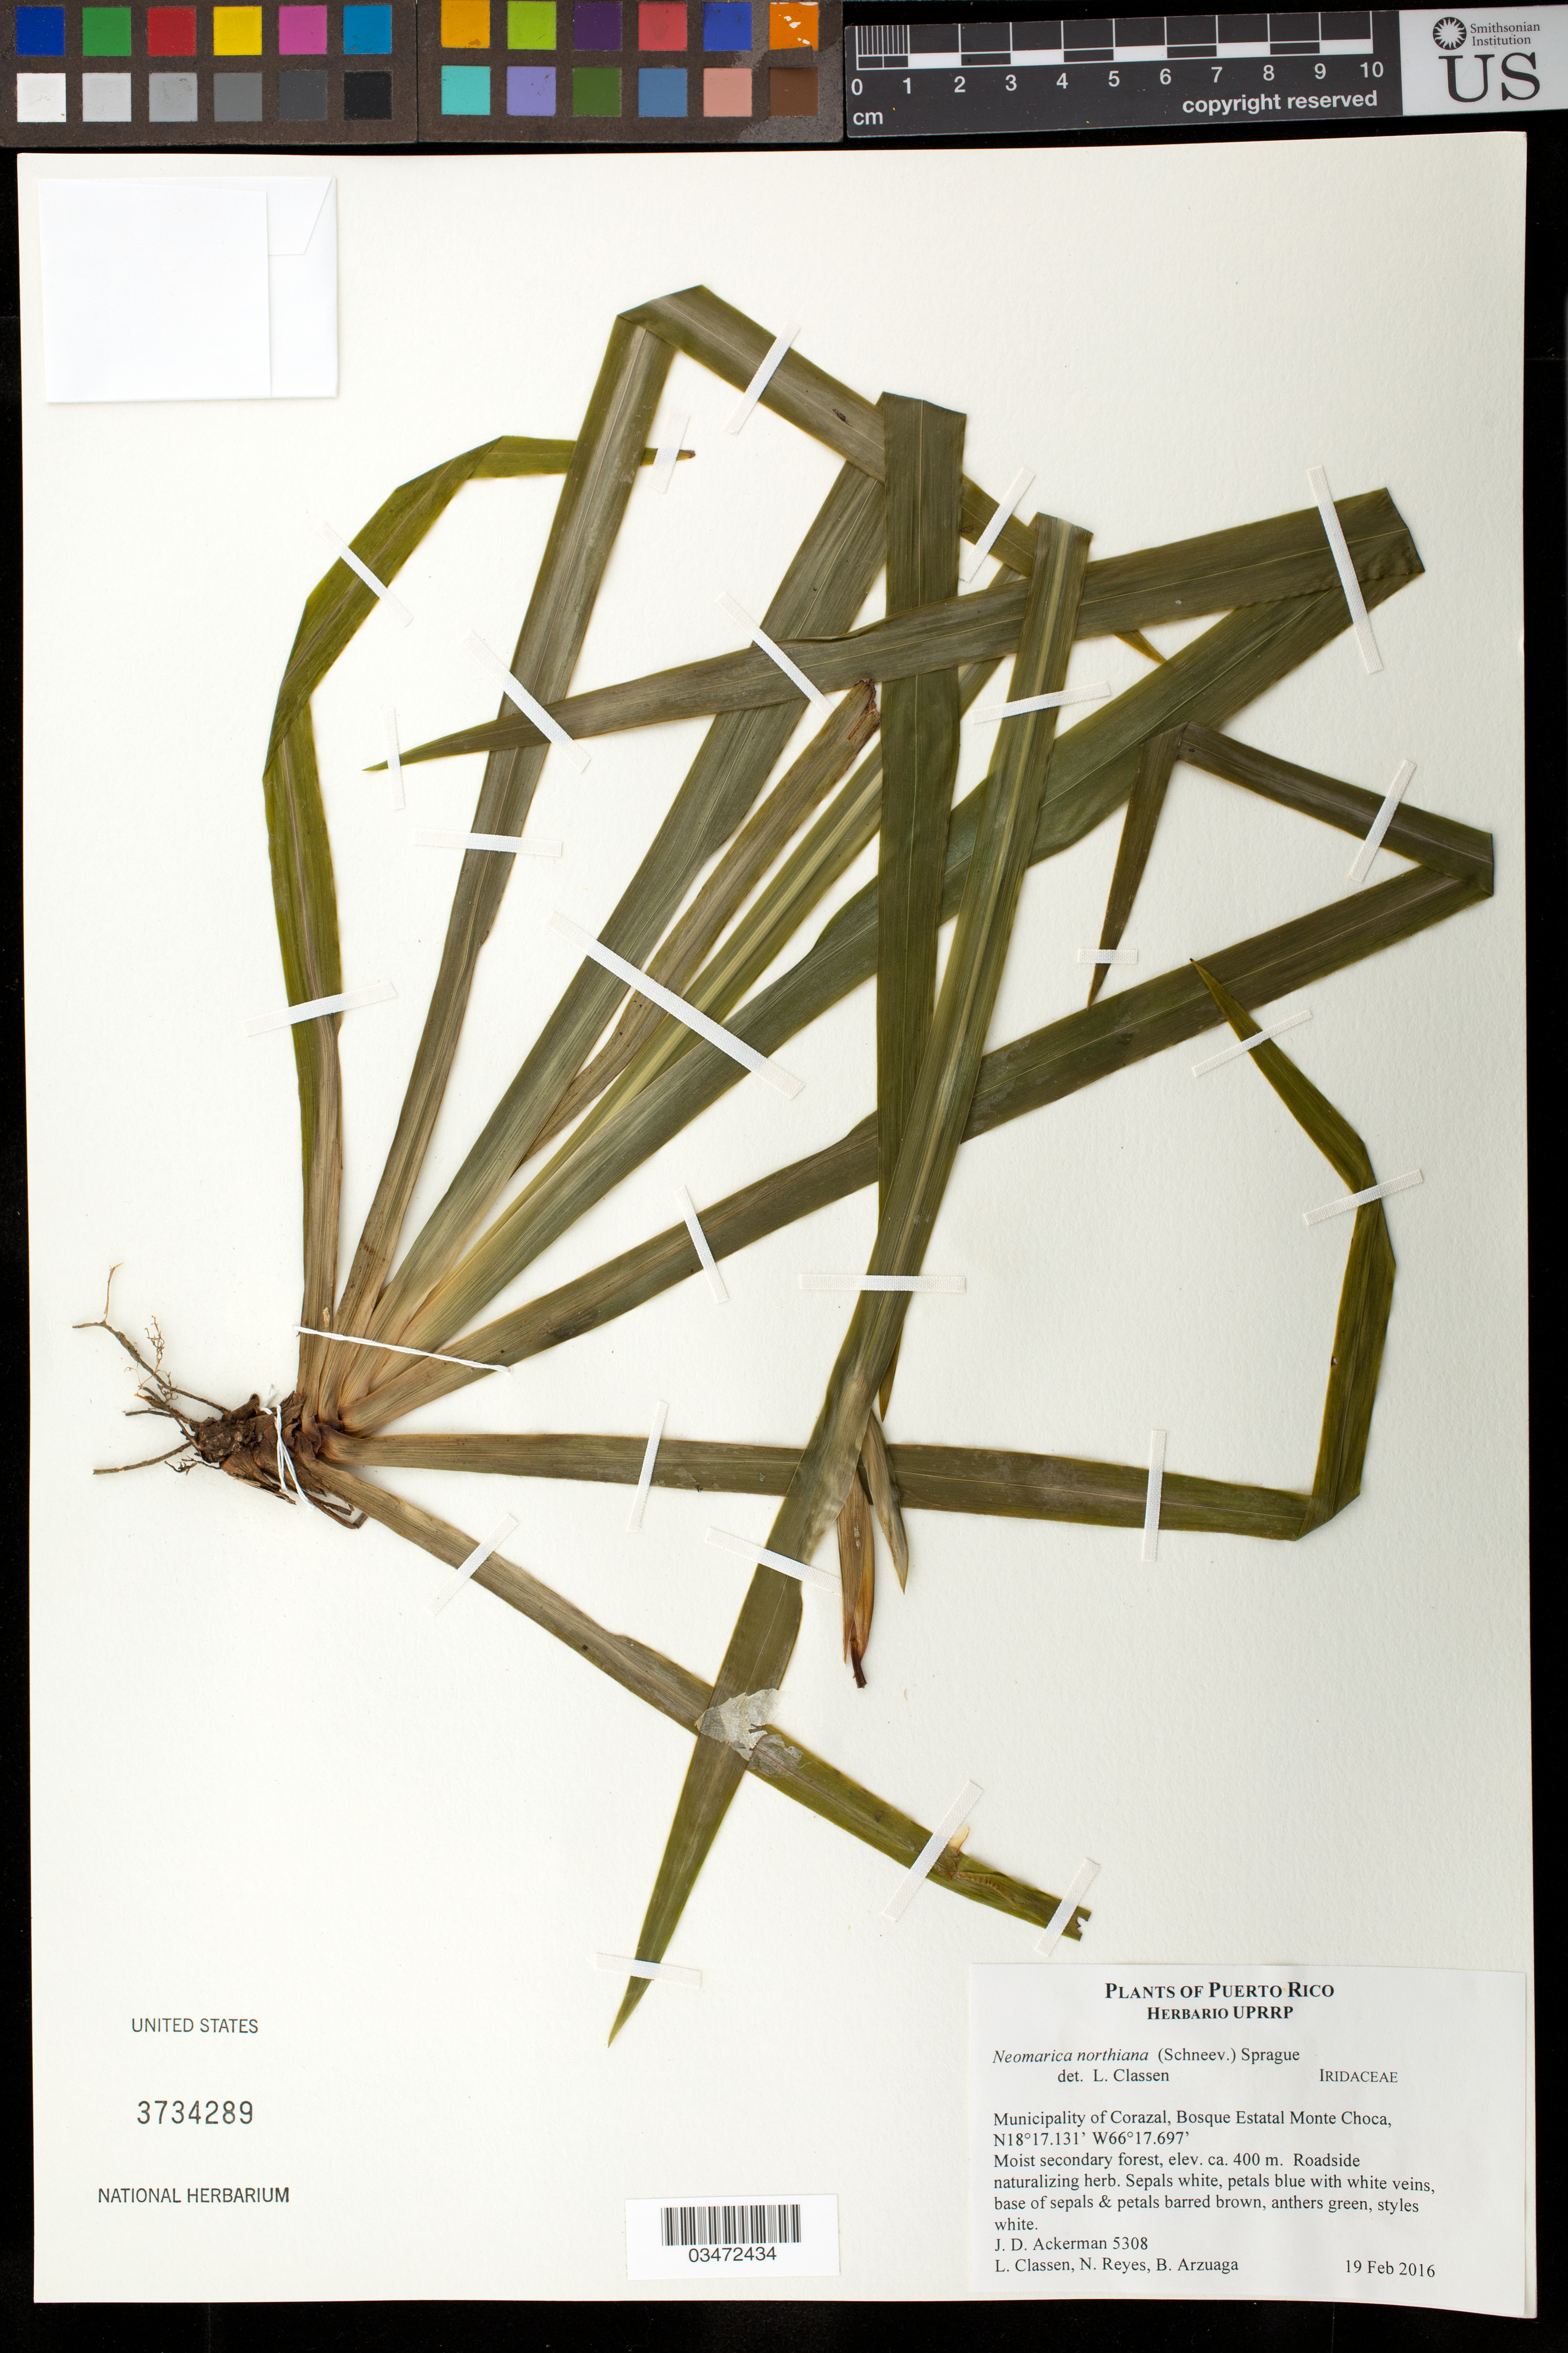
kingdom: Plantae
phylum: Tracheophyta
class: Liliopsida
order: Asparagales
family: Iridaceae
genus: Neomarica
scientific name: Neomarica northiana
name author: (Schneev.) Sprague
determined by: Classen, L.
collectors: J. D. Ackerman, L. Classen, N. Reyes & B. Arzuaga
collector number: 5308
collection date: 2016-02-19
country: Puerto Rico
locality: Mun. Corozal, Bosque Estatal Monte Choca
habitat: Moist secondary forest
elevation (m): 400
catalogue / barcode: US 3734289